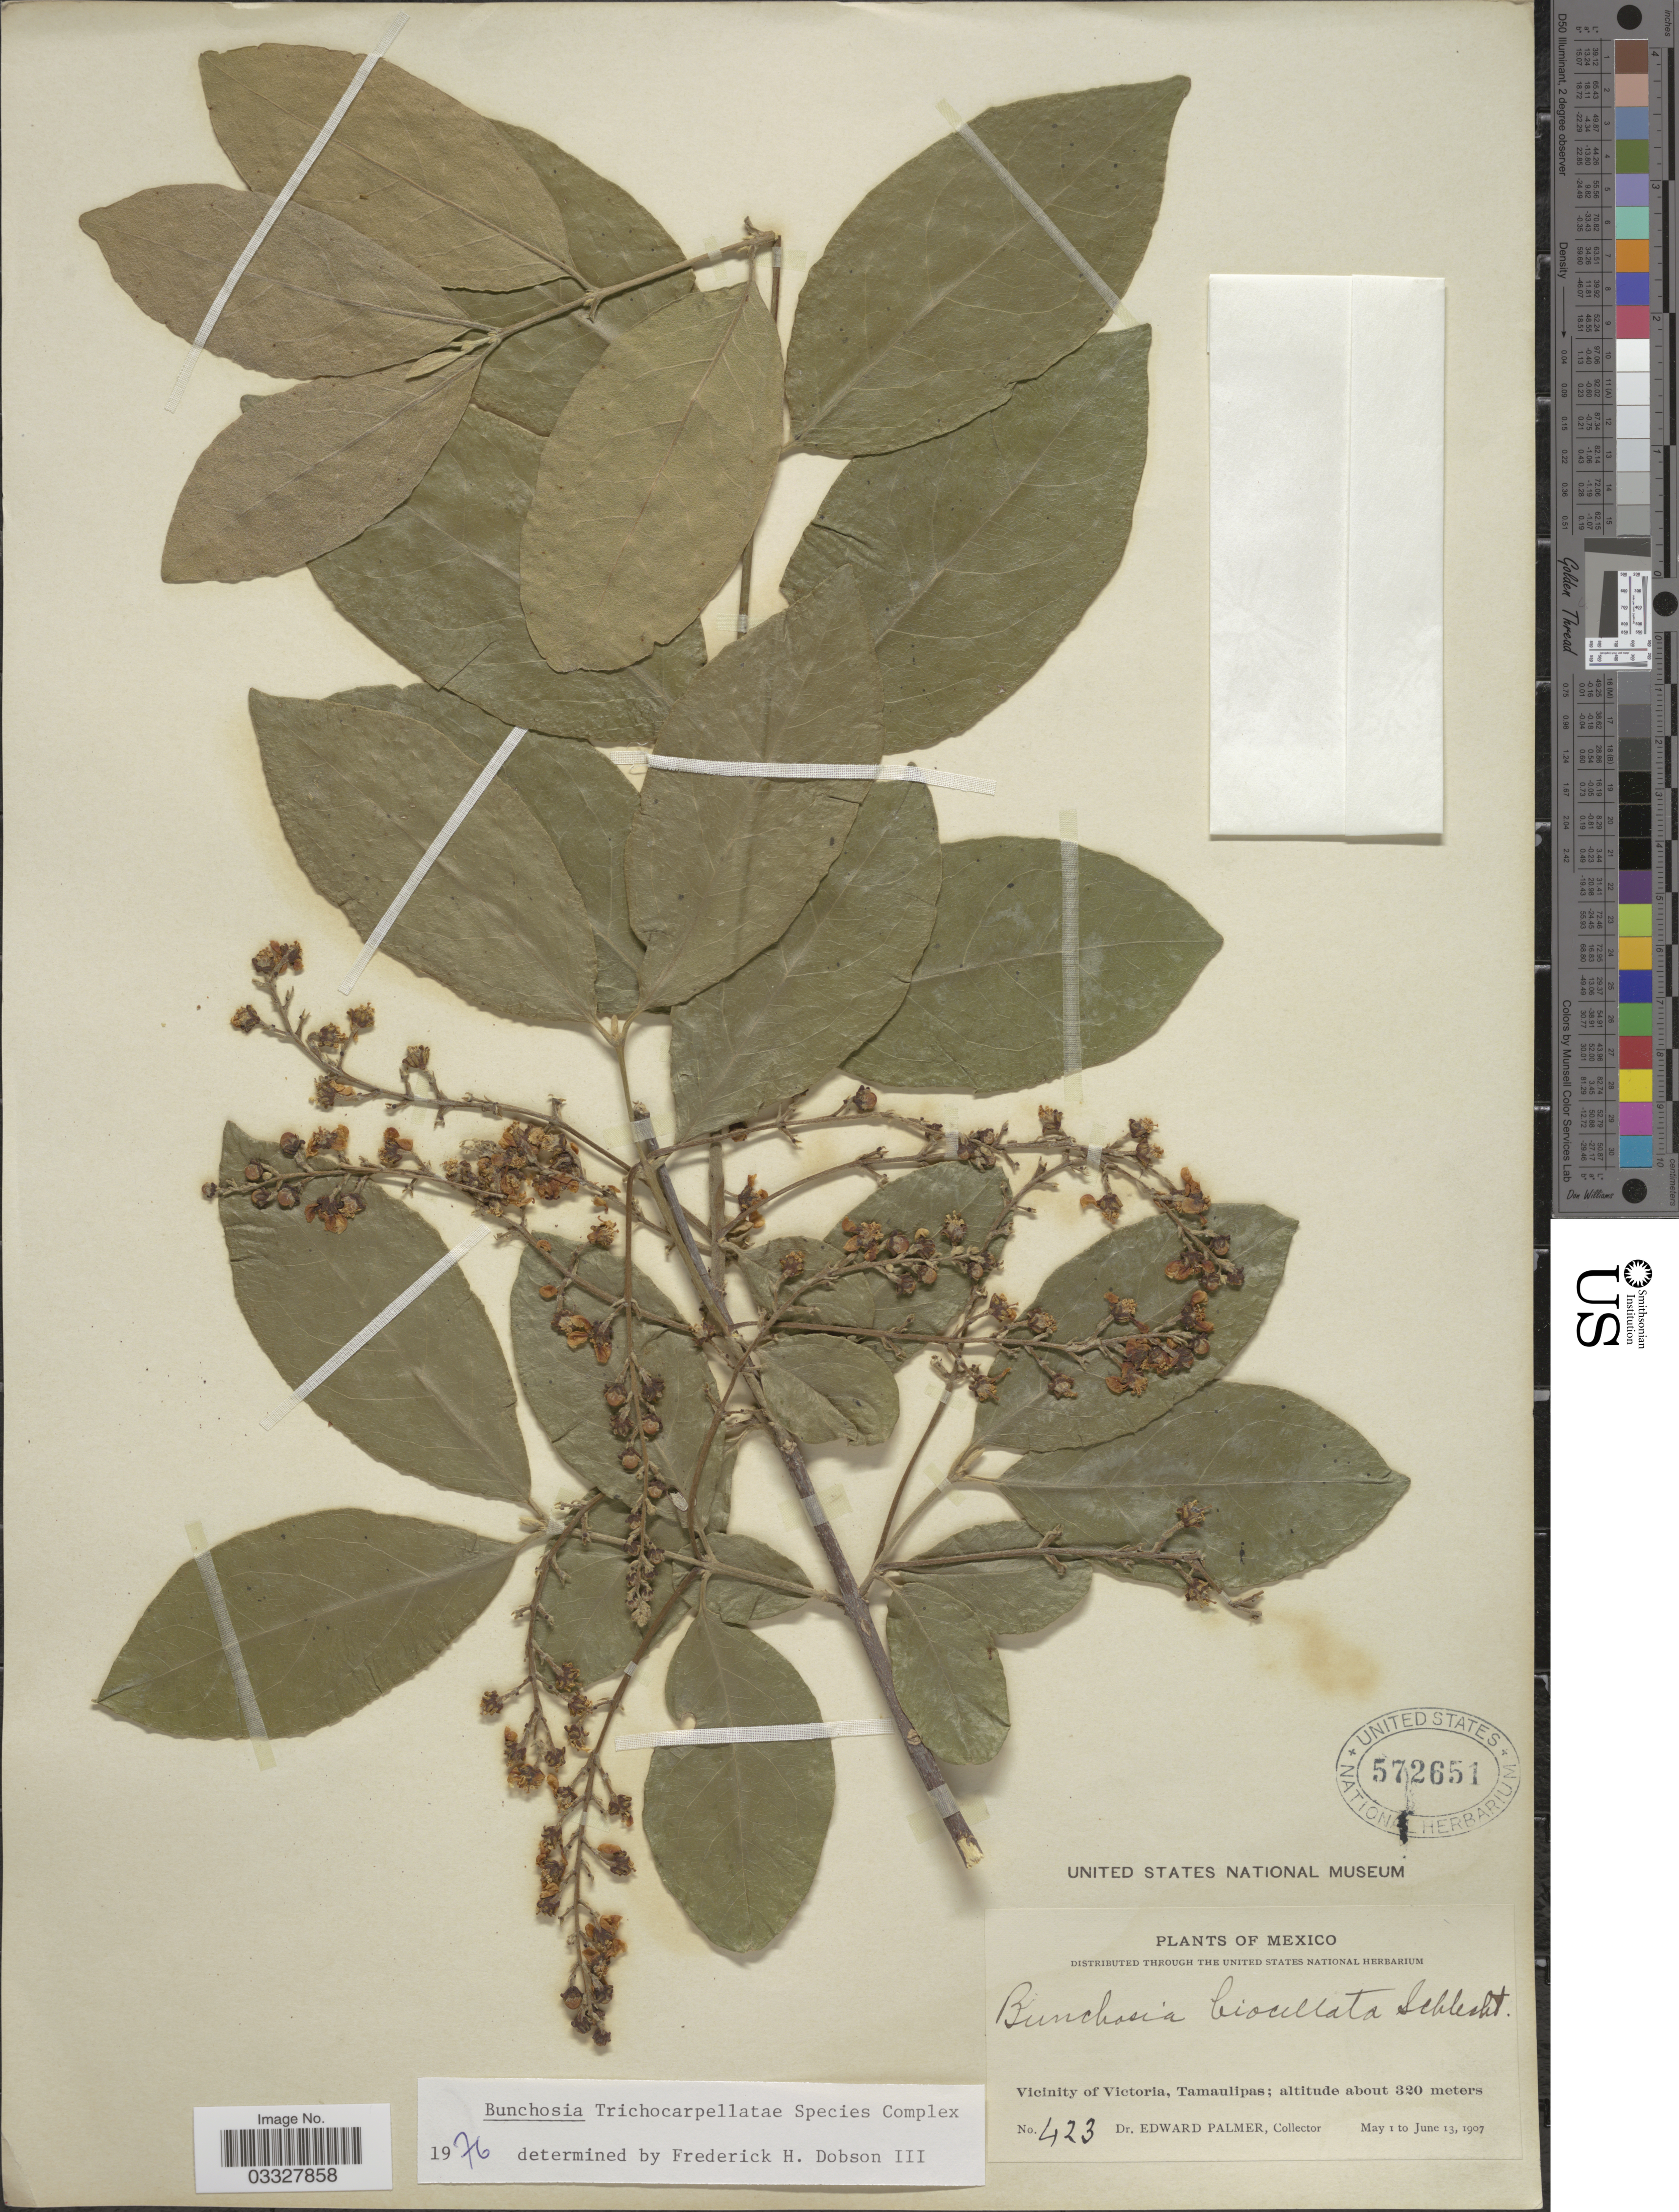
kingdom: Plantae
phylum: Tracheophyta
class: Magnoliopsida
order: Malpighiales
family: Malpighiaceae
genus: Bunchosia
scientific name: Bunchosia biocellata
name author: Schltdl.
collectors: E. Palmer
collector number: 423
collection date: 1907-05-01/1907-06-13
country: Mexico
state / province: Tamaulipas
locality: Vicinity of Victoria.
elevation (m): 320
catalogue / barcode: US 572651